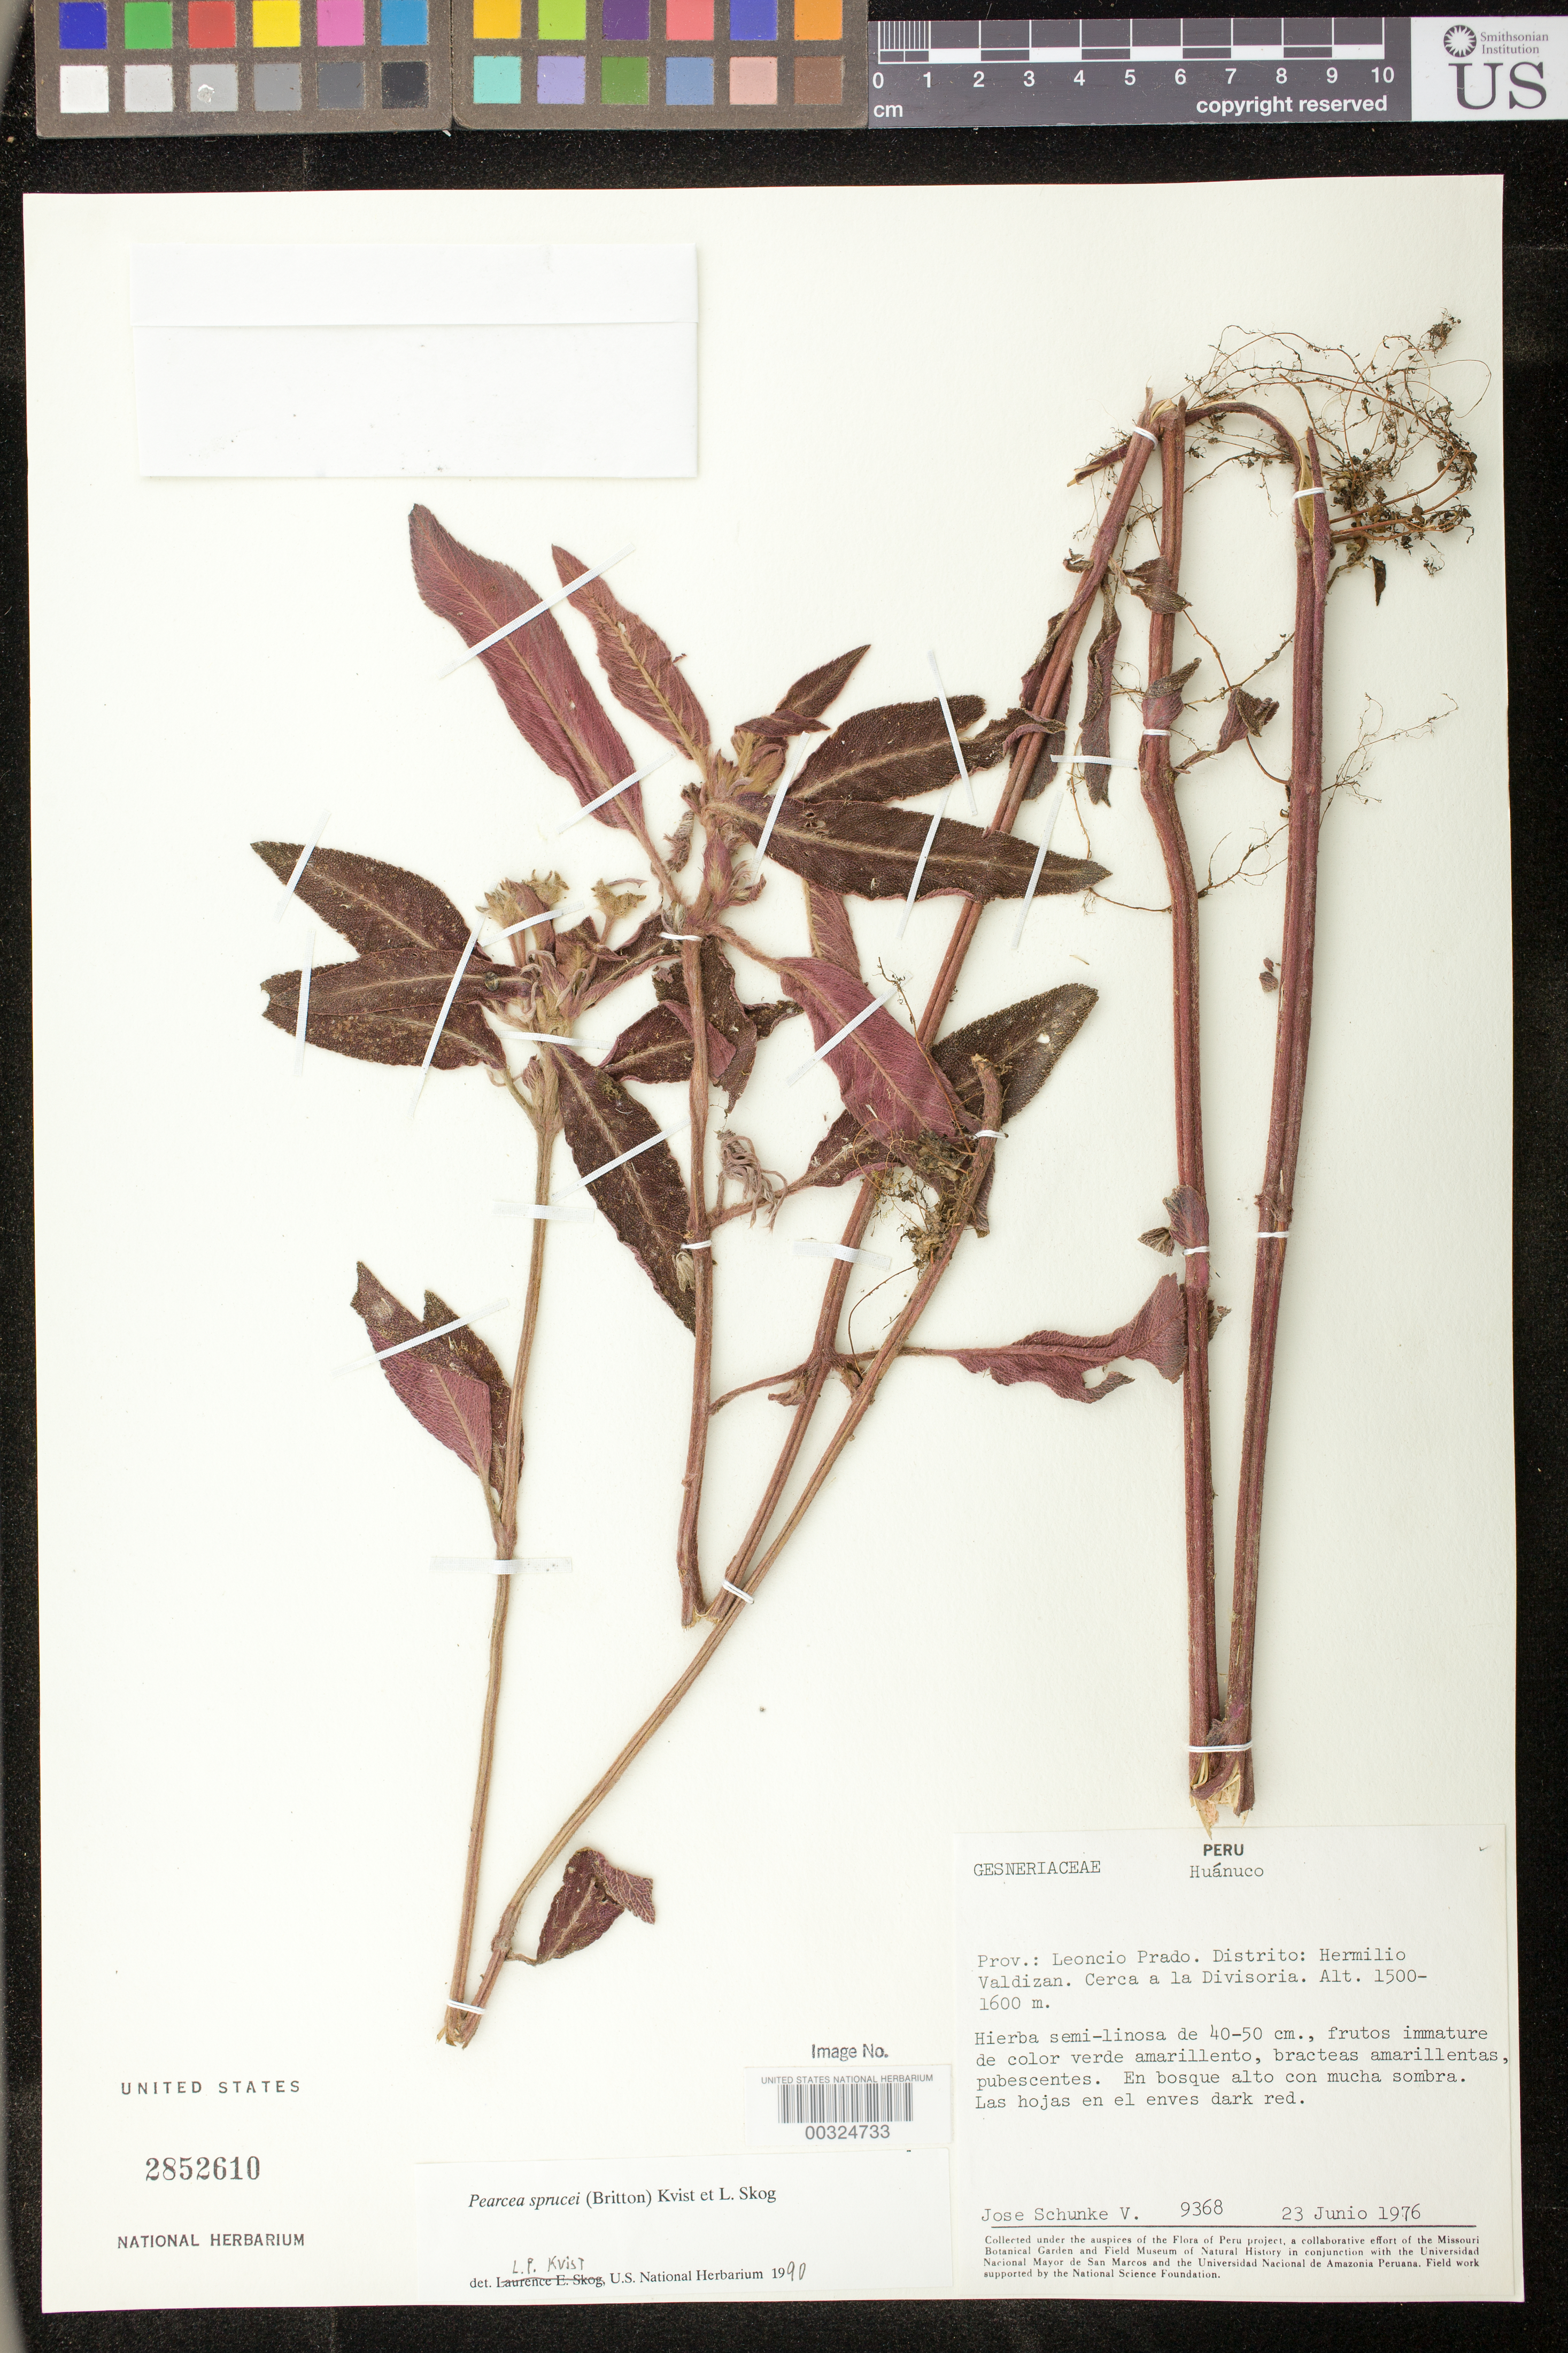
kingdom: Plantae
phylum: Tracheophyta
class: Magnoliopsida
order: Lamiales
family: Gesneriaceae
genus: Pearcea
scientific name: Pearcea sprucei var. sprucei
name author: (Britton ex Rusby) L.P. Kvist & L.E. Skog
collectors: J. Schunke Vigo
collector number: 9368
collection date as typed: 23 Jun 1976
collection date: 1976-06-23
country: Peru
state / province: Huánuco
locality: Prov. Leoncio Prado; Dtto. Hermilio Valdizan, near La Divisoria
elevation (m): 1500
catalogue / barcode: US 2852610